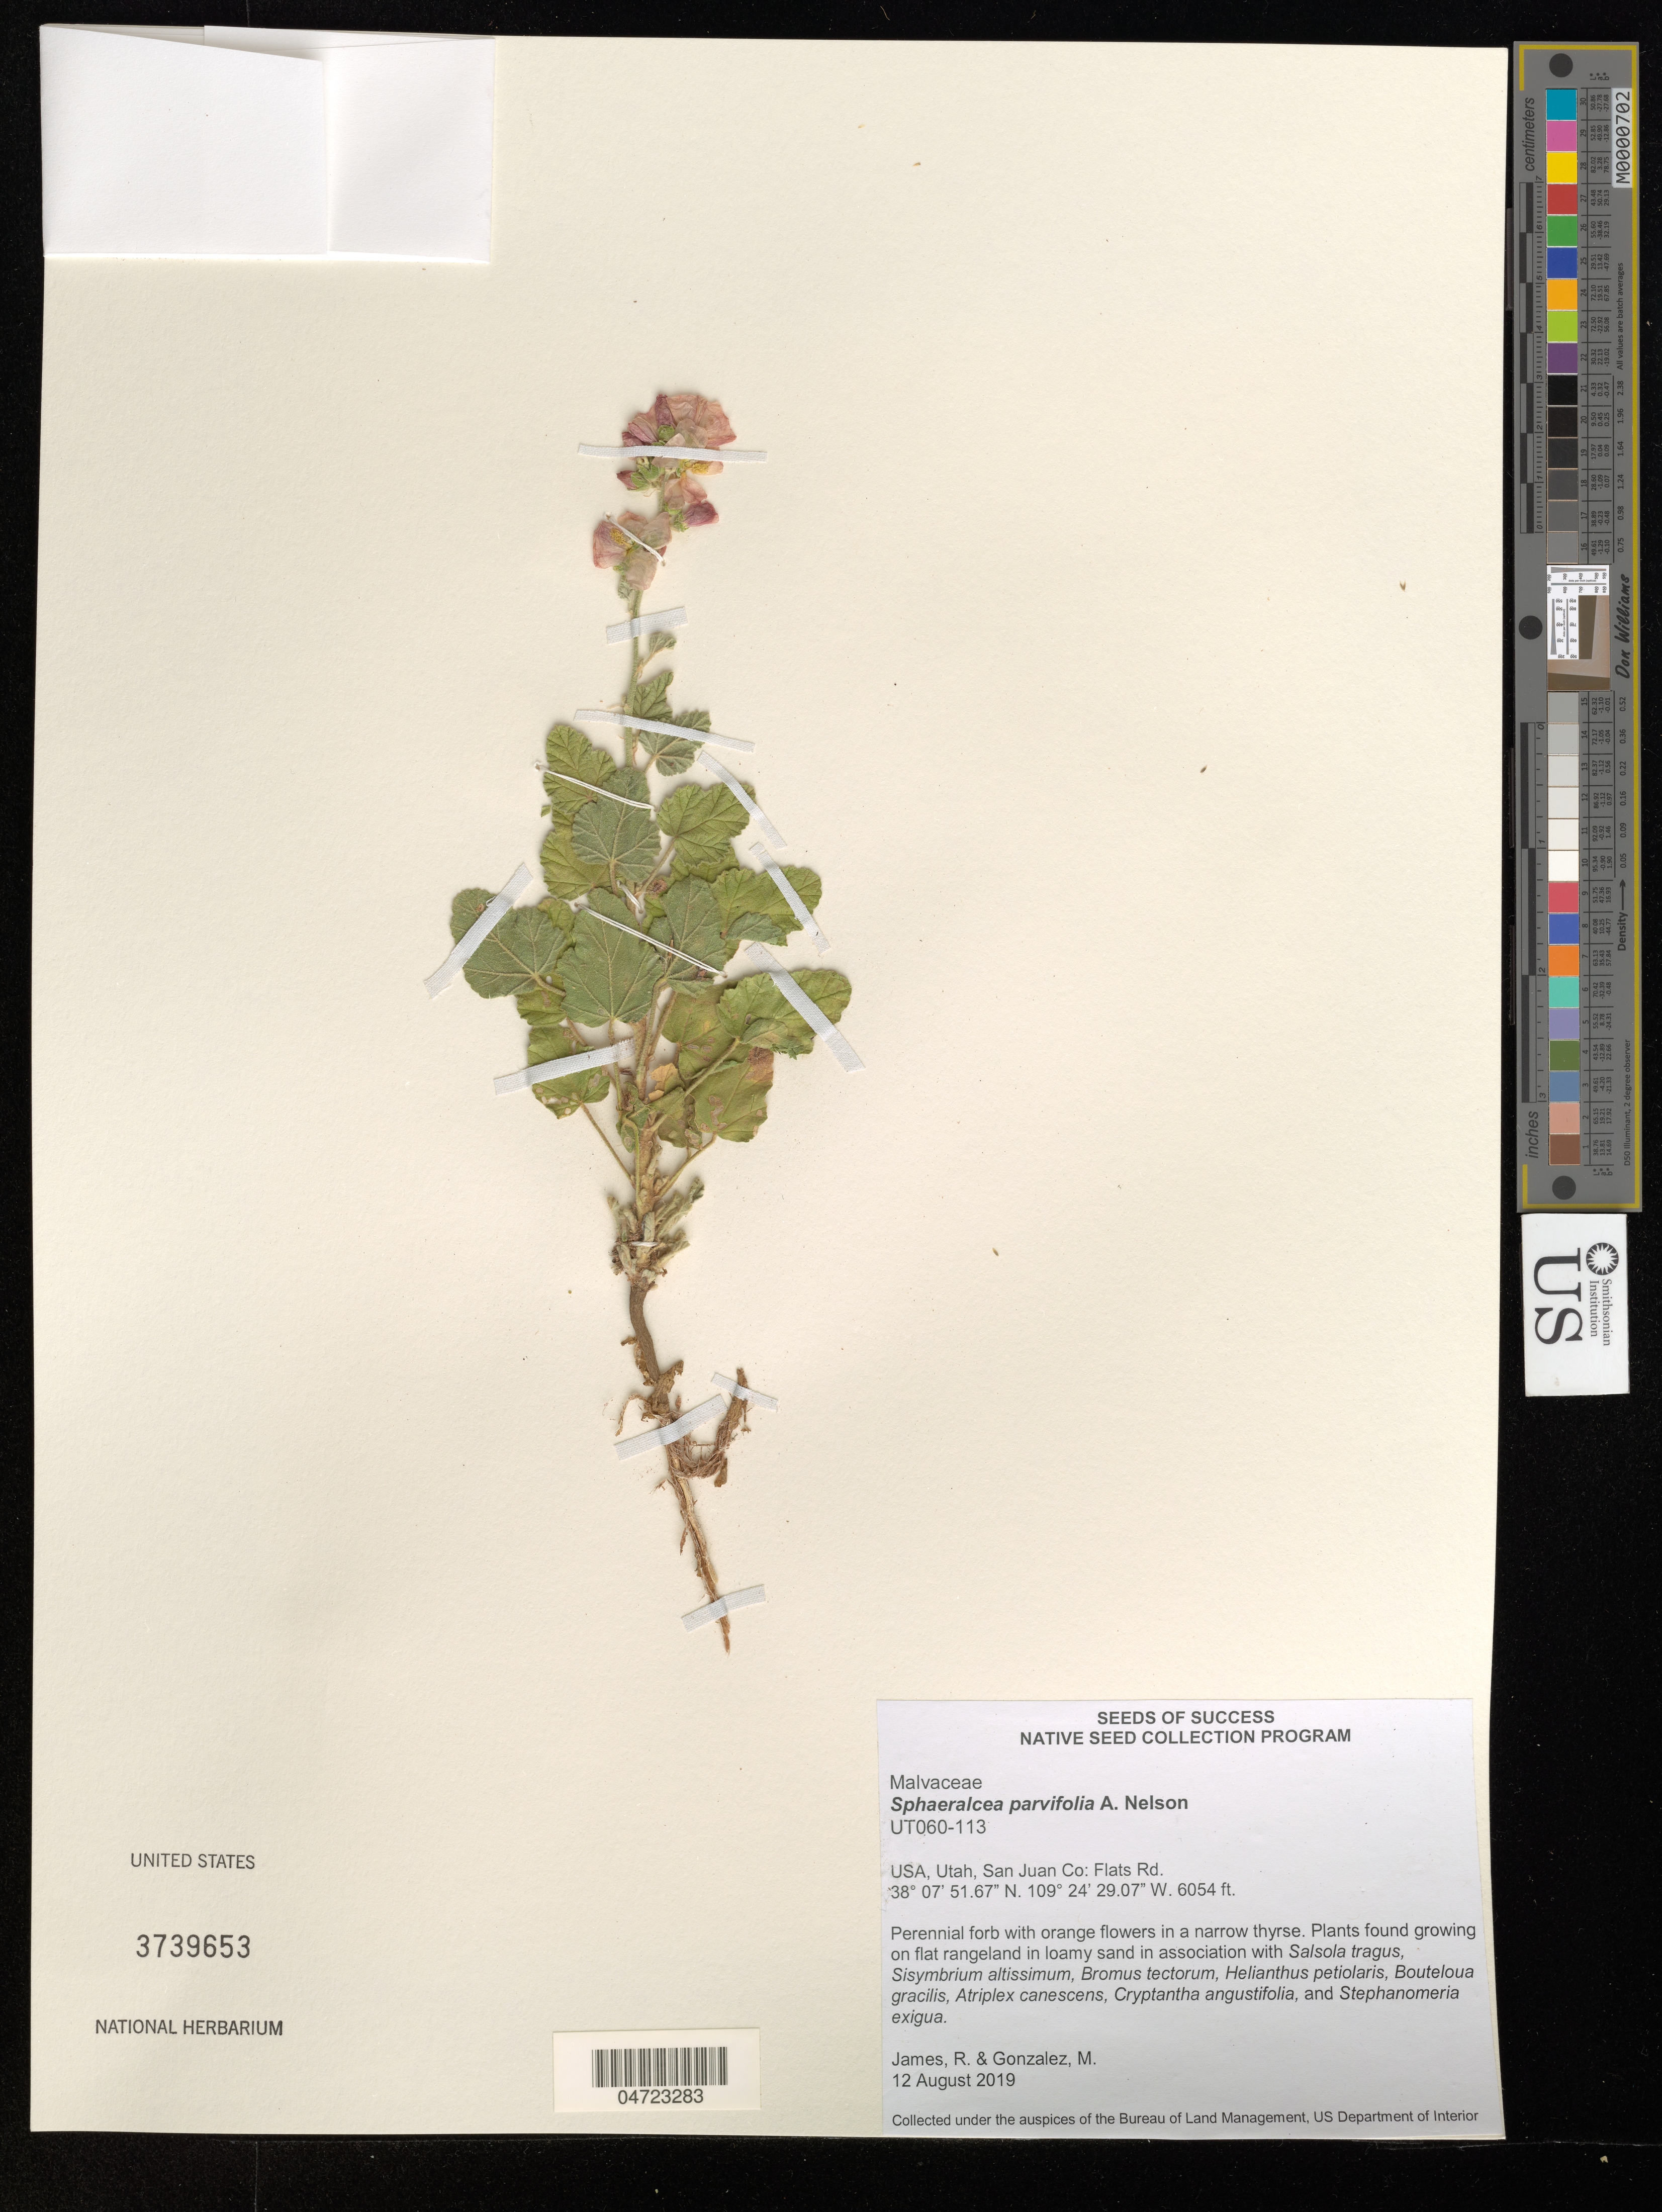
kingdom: Plantae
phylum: Tracheophyta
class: Magnoliopsida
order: Malvales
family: Malvaceae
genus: Sphaeralcea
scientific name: Sphaeralcea parvifolia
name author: A. Nelson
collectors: R. James & M. Gonzalez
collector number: UT060-113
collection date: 2019-09-12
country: United States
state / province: Utah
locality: San Juan Co: Flats Rd.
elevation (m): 1845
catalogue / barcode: US 3739653